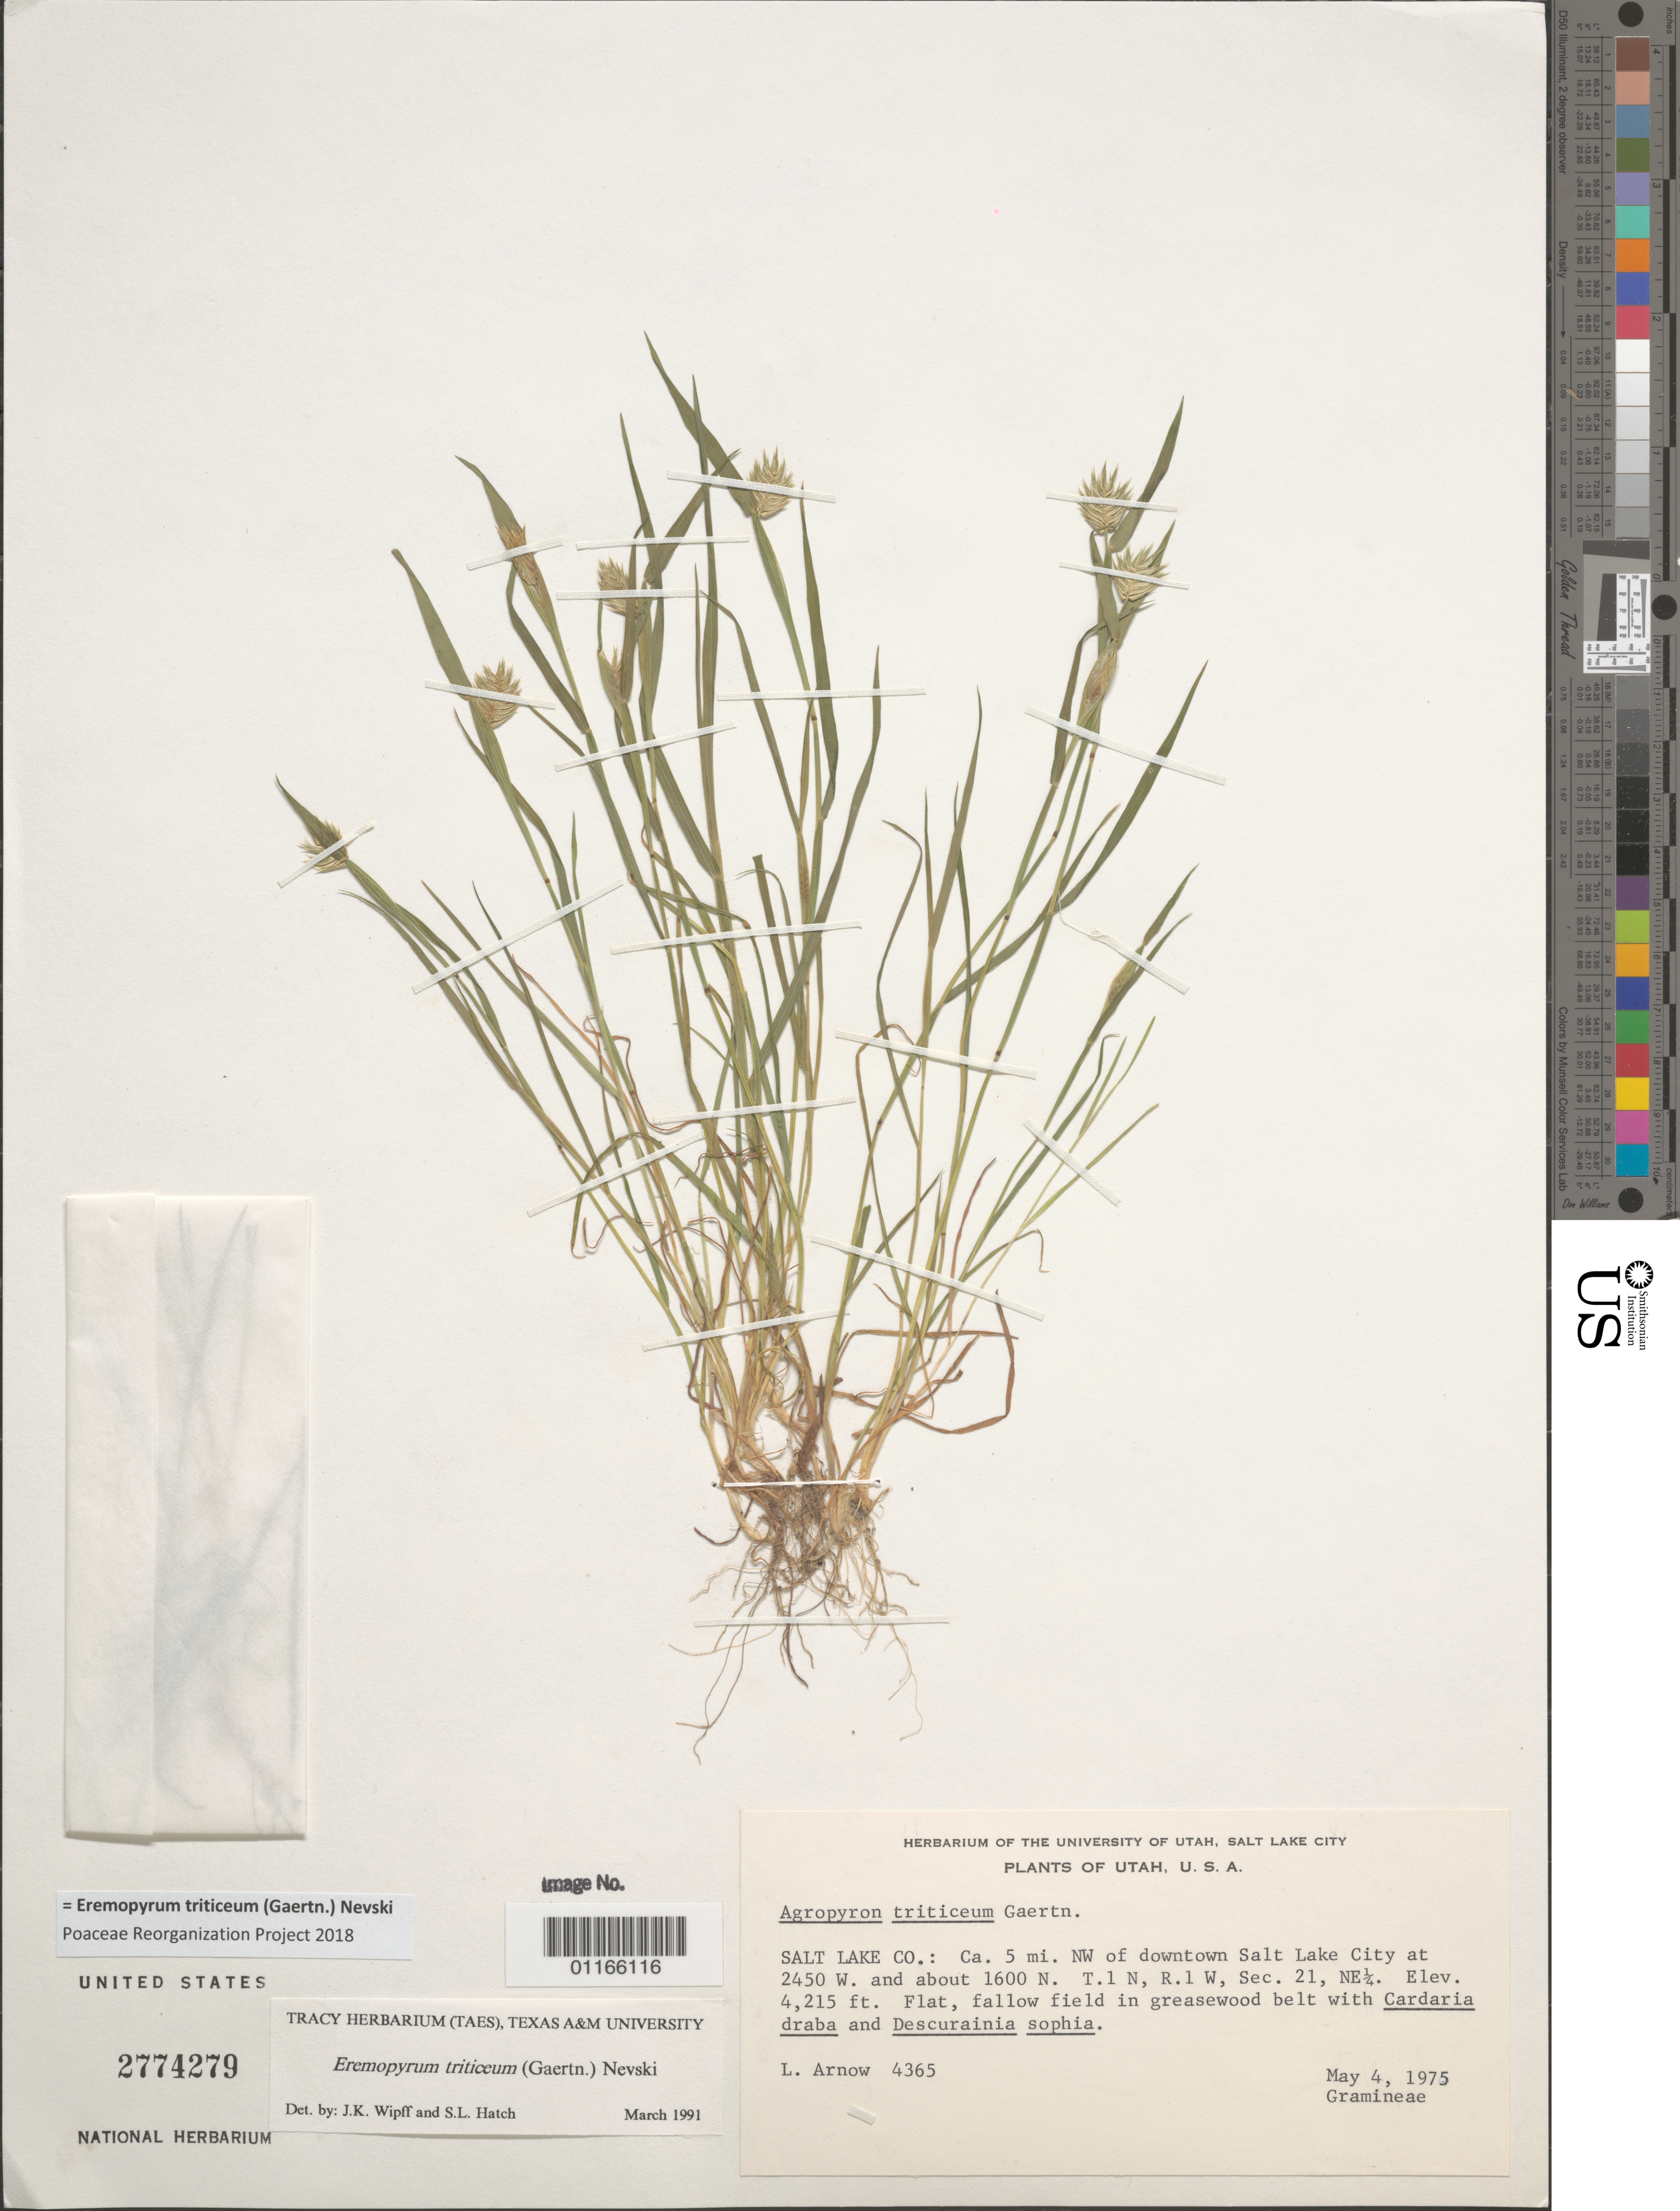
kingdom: Plantae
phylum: Tracheophyta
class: Liliopsida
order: Poales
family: Poaceae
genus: Eremopyrum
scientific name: Eremopyrum triticeum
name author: (Gaertn.) Nevski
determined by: Poaceae Reorganization Project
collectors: L. Arnow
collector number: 4365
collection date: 1975-05-04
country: United States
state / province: Utah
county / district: Salt Lake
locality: Ca. 5 mi. NW of downtown Salt Lake City at 2450 W. and about 1600 N. T.1 N, R.1 W, Sec. 21, NE1/4.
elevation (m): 1285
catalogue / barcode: US 2774279